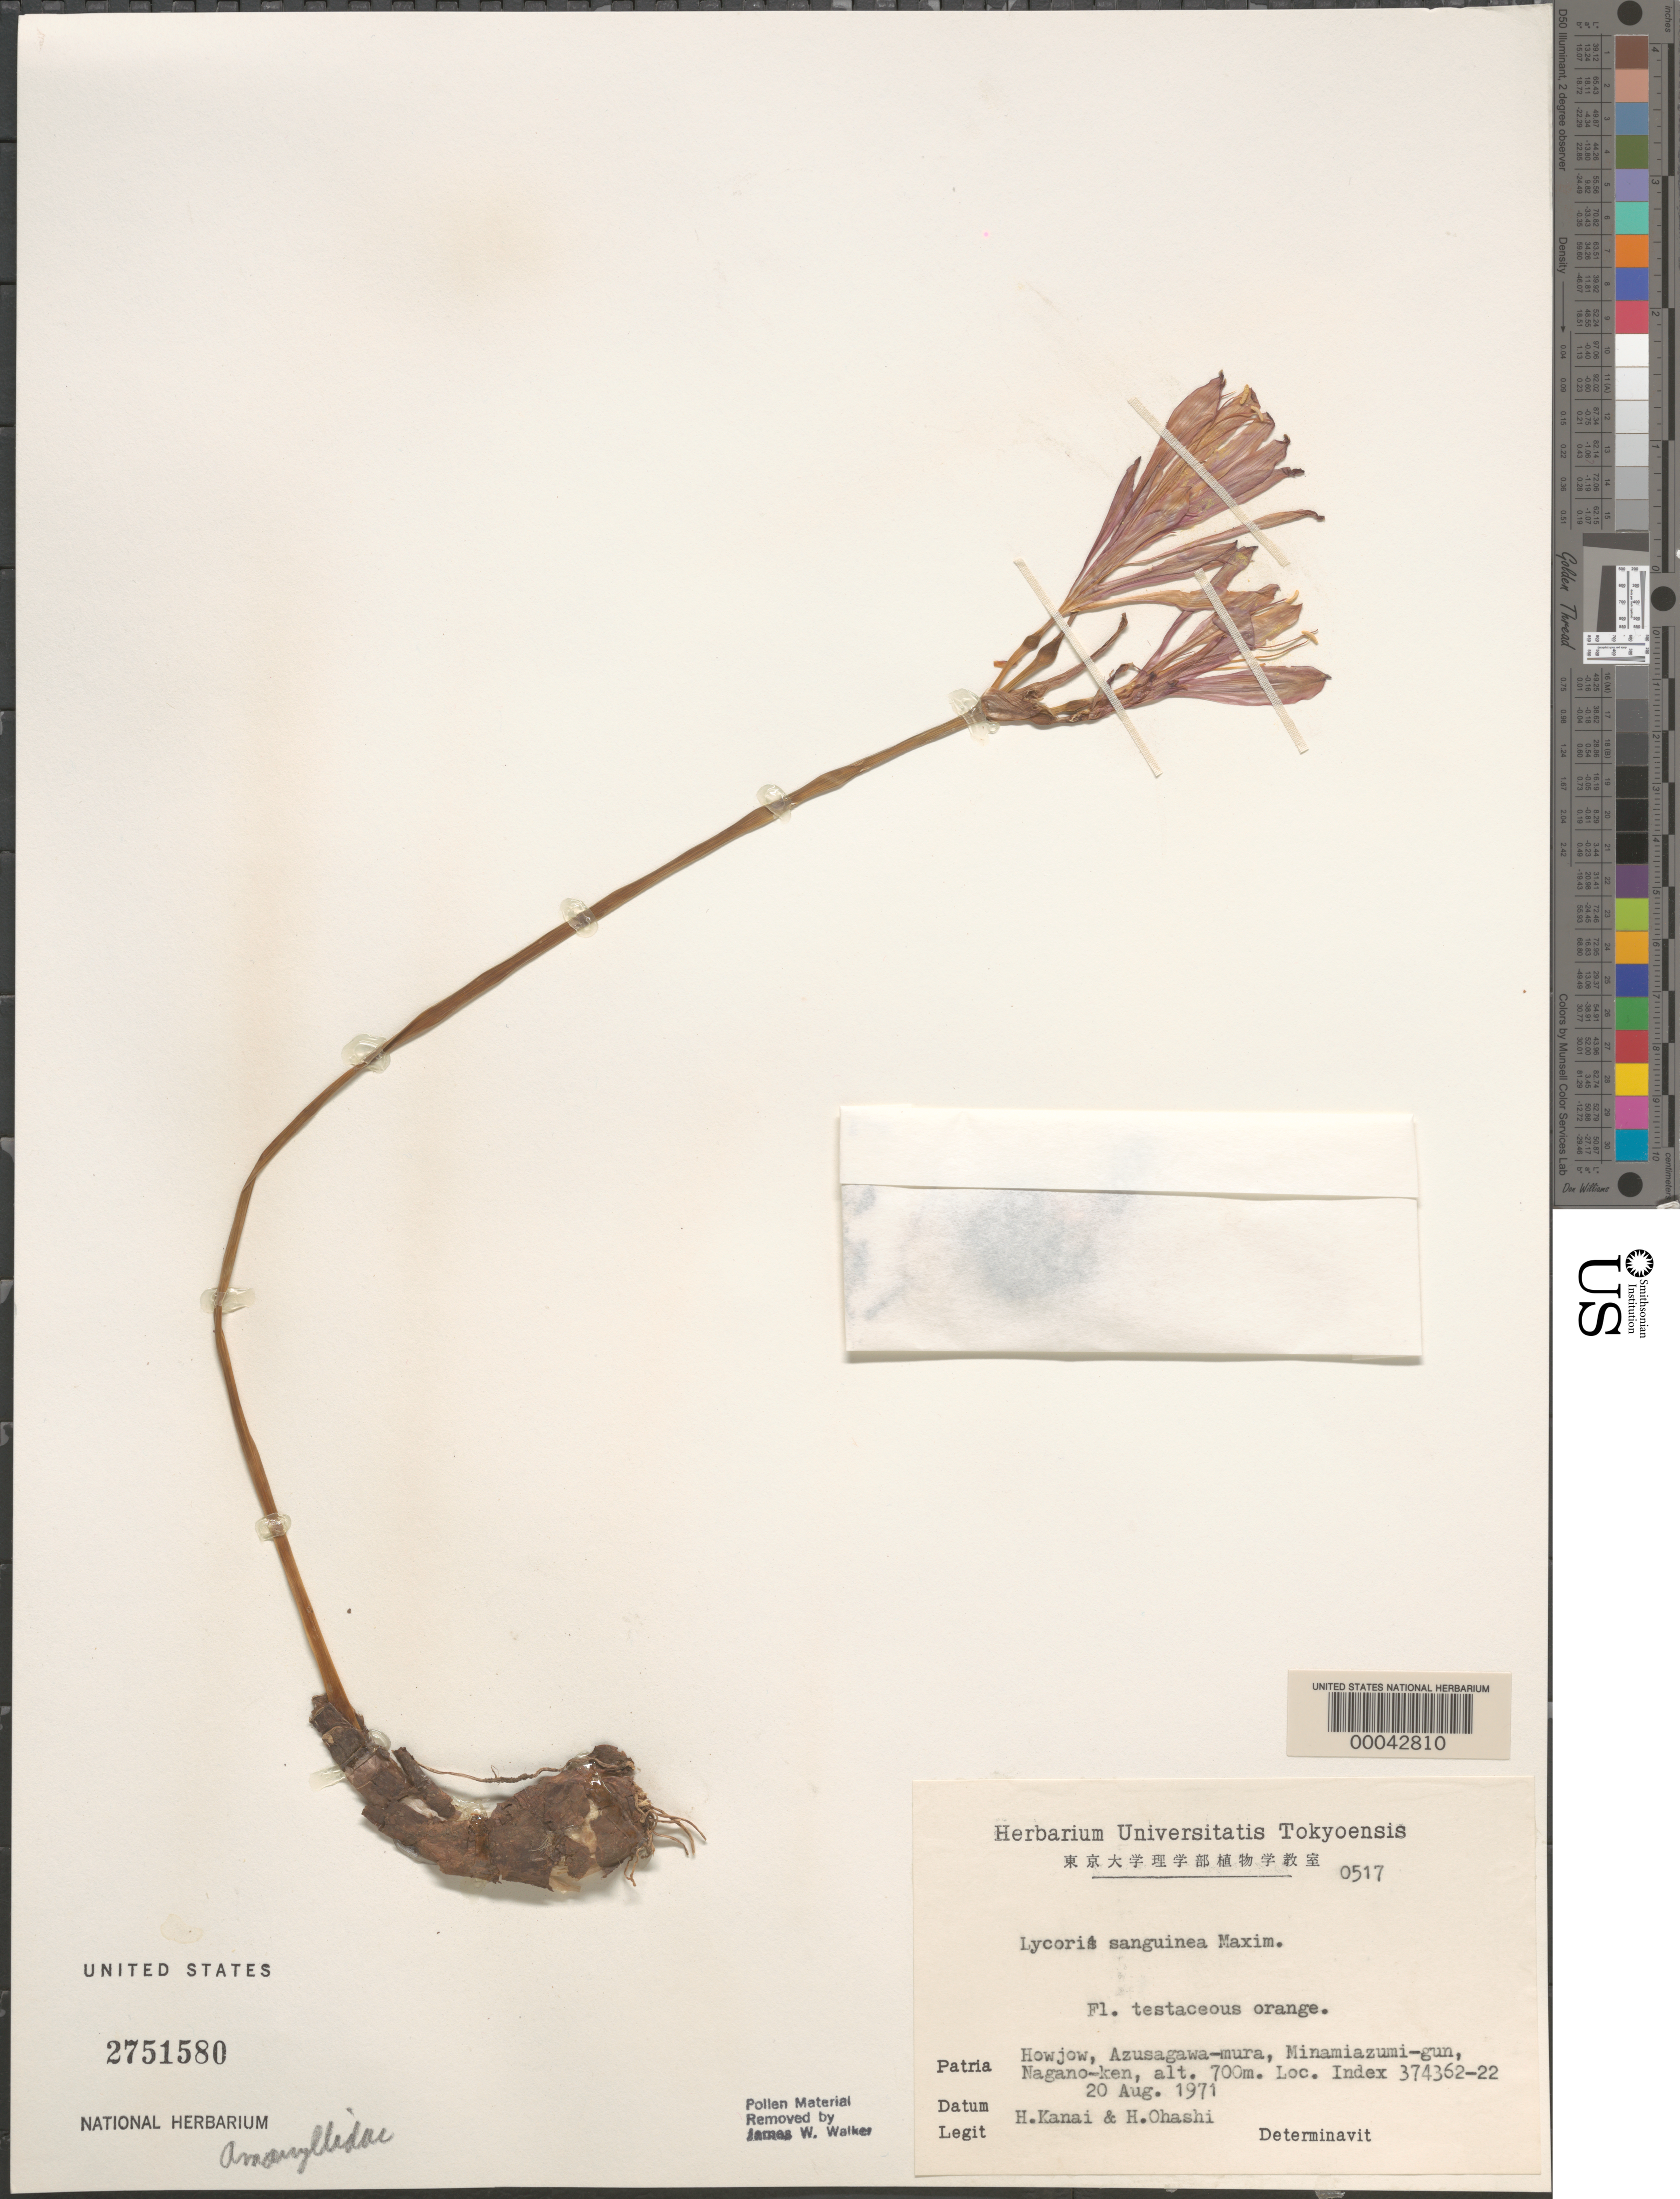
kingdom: Plantae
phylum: Tracheophyta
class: Liliopsida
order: Asparagales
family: Amaryllidaceae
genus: Lycoris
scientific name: Lycoris sanguinea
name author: Maxim.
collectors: H. Kanai & H. Ohashi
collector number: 8496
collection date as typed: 20 Aug 1971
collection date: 1971-08-20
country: Japan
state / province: Nagano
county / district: Minami-azumi-gun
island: Honshu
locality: Honshu prefect. (?), nagano-ken, minamiazumi-gun, azusagawa-mura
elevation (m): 700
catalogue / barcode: US 2751580